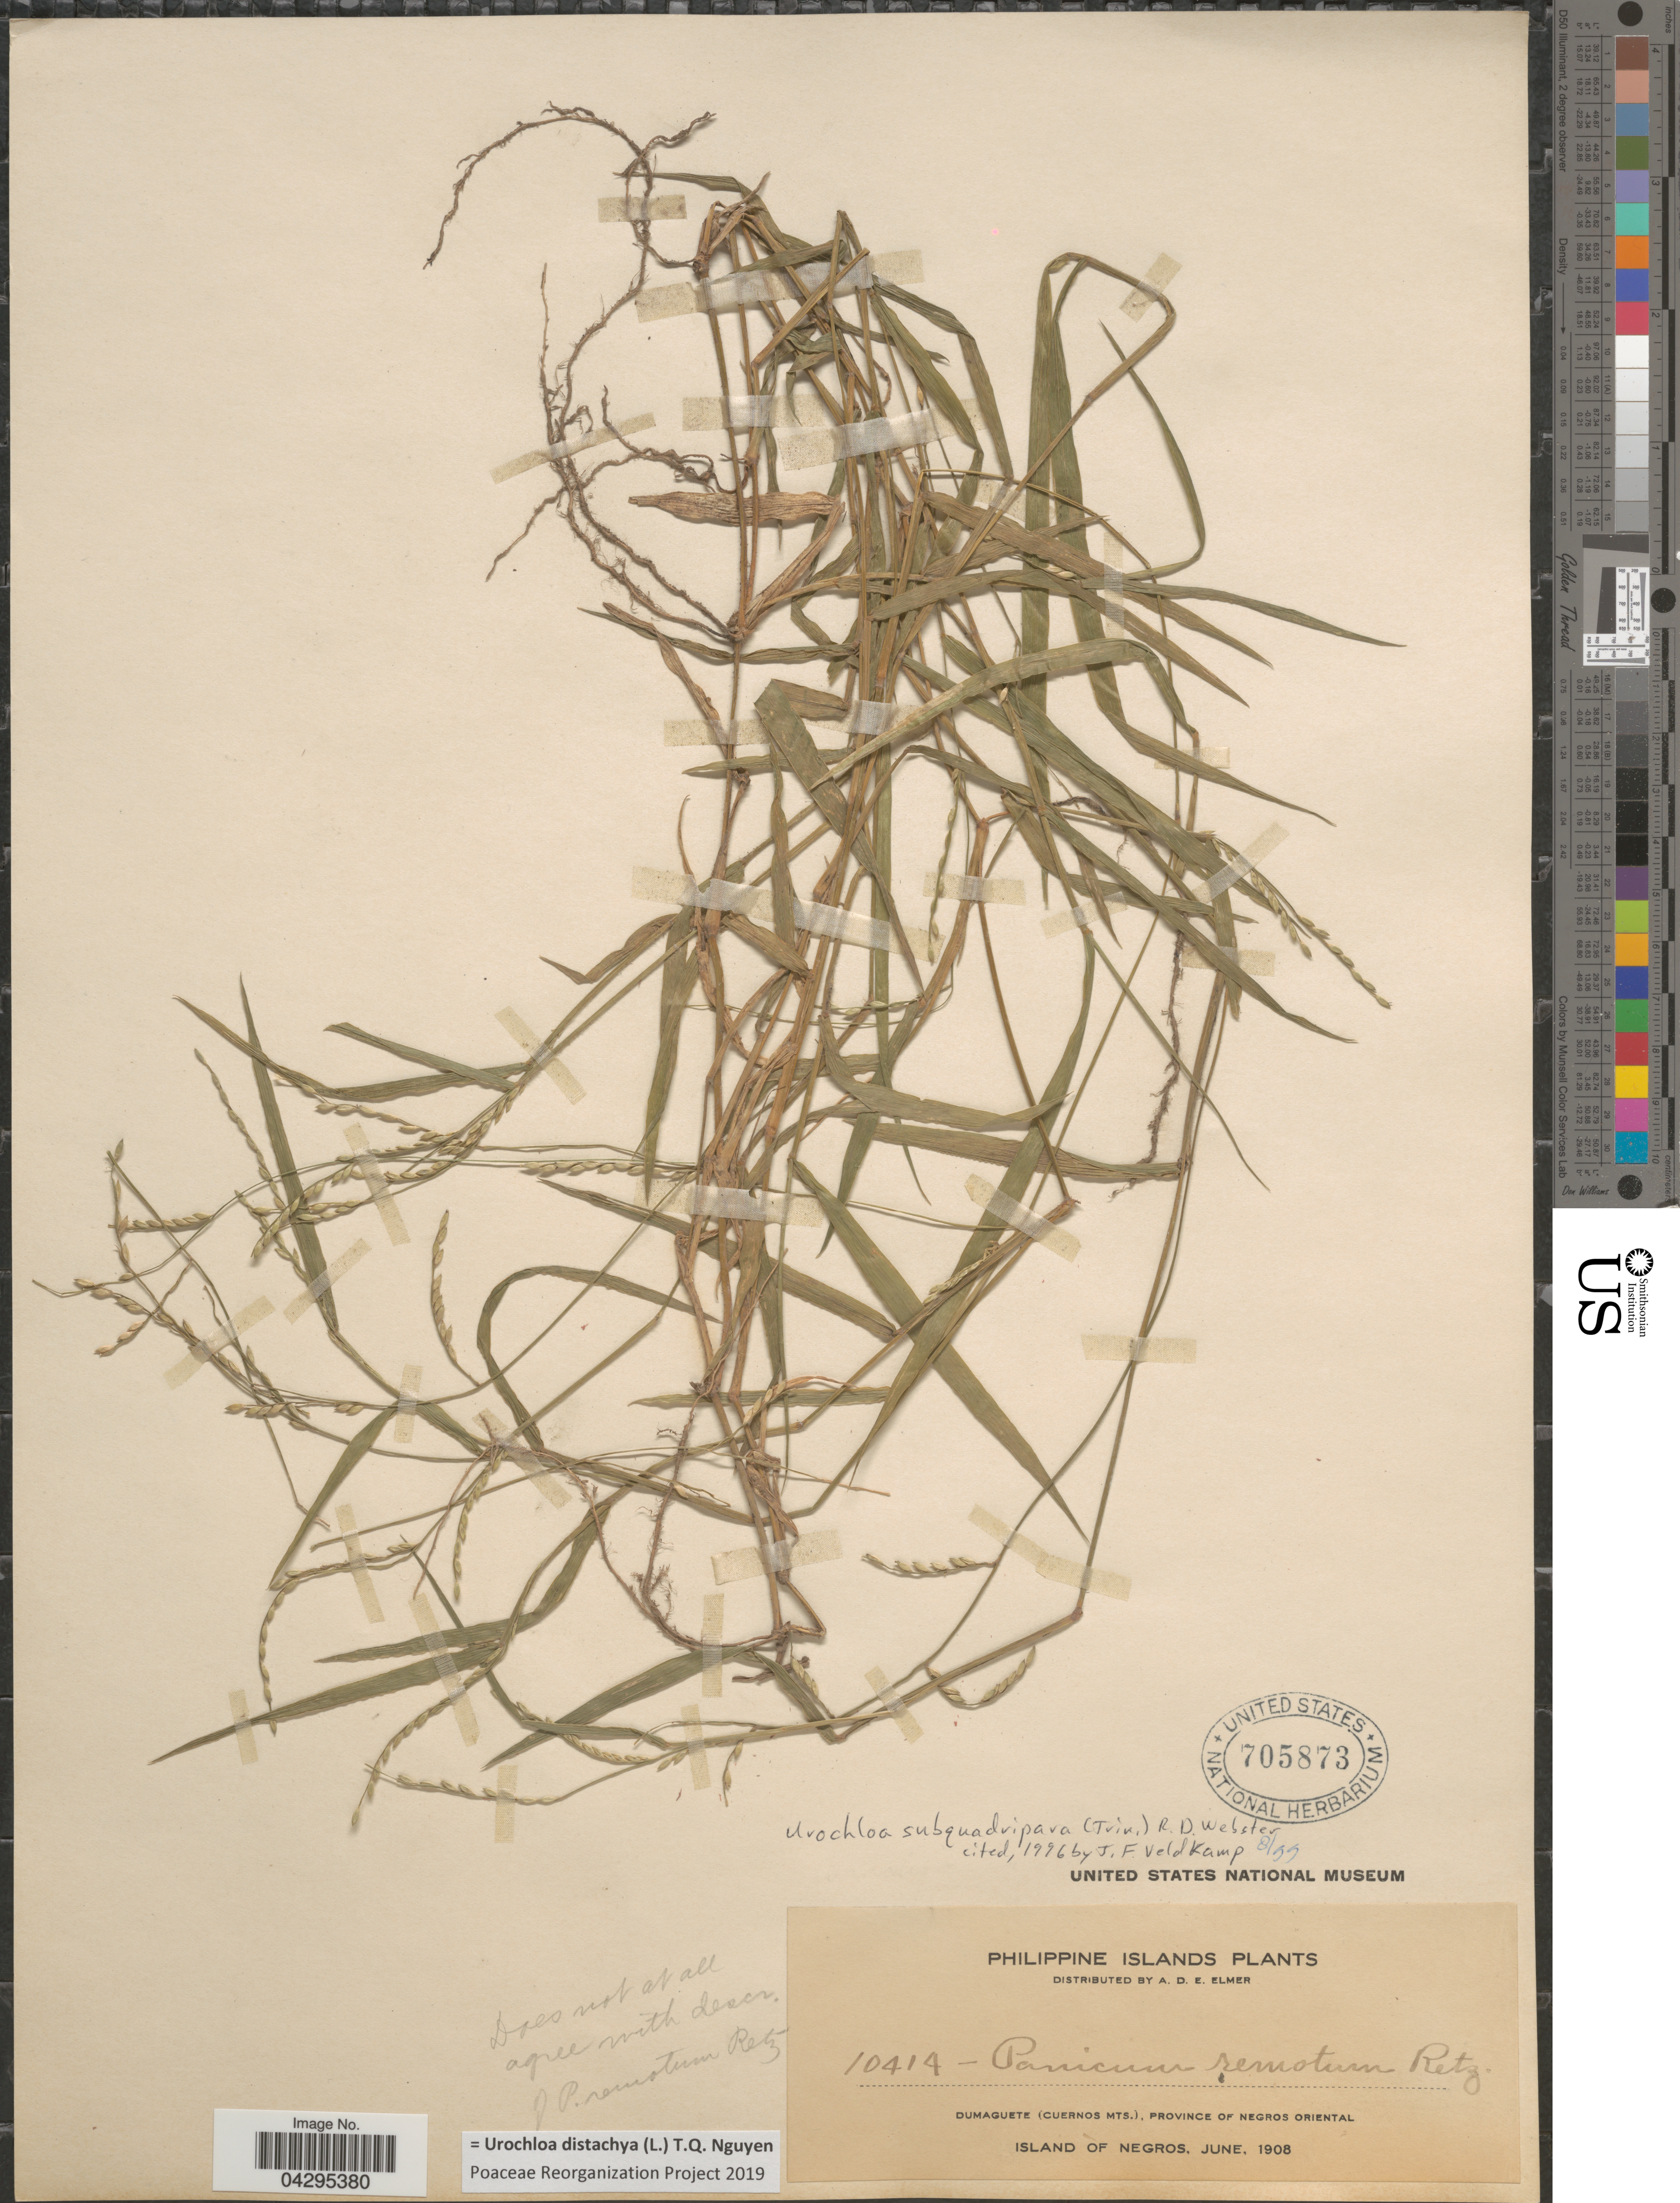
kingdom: Plantae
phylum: Tracheophyta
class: Liliopsida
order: Poales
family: Poaceae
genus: Urochloa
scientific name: Urochloa distachya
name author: (L.) T.Q. Nguyen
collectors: A. D. E. Elmer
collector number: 10414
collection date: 1908-06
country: Philippines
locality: Dumaguete (Cuernos Mts.), Province Of Negros Oriental.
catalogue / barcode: US 705873